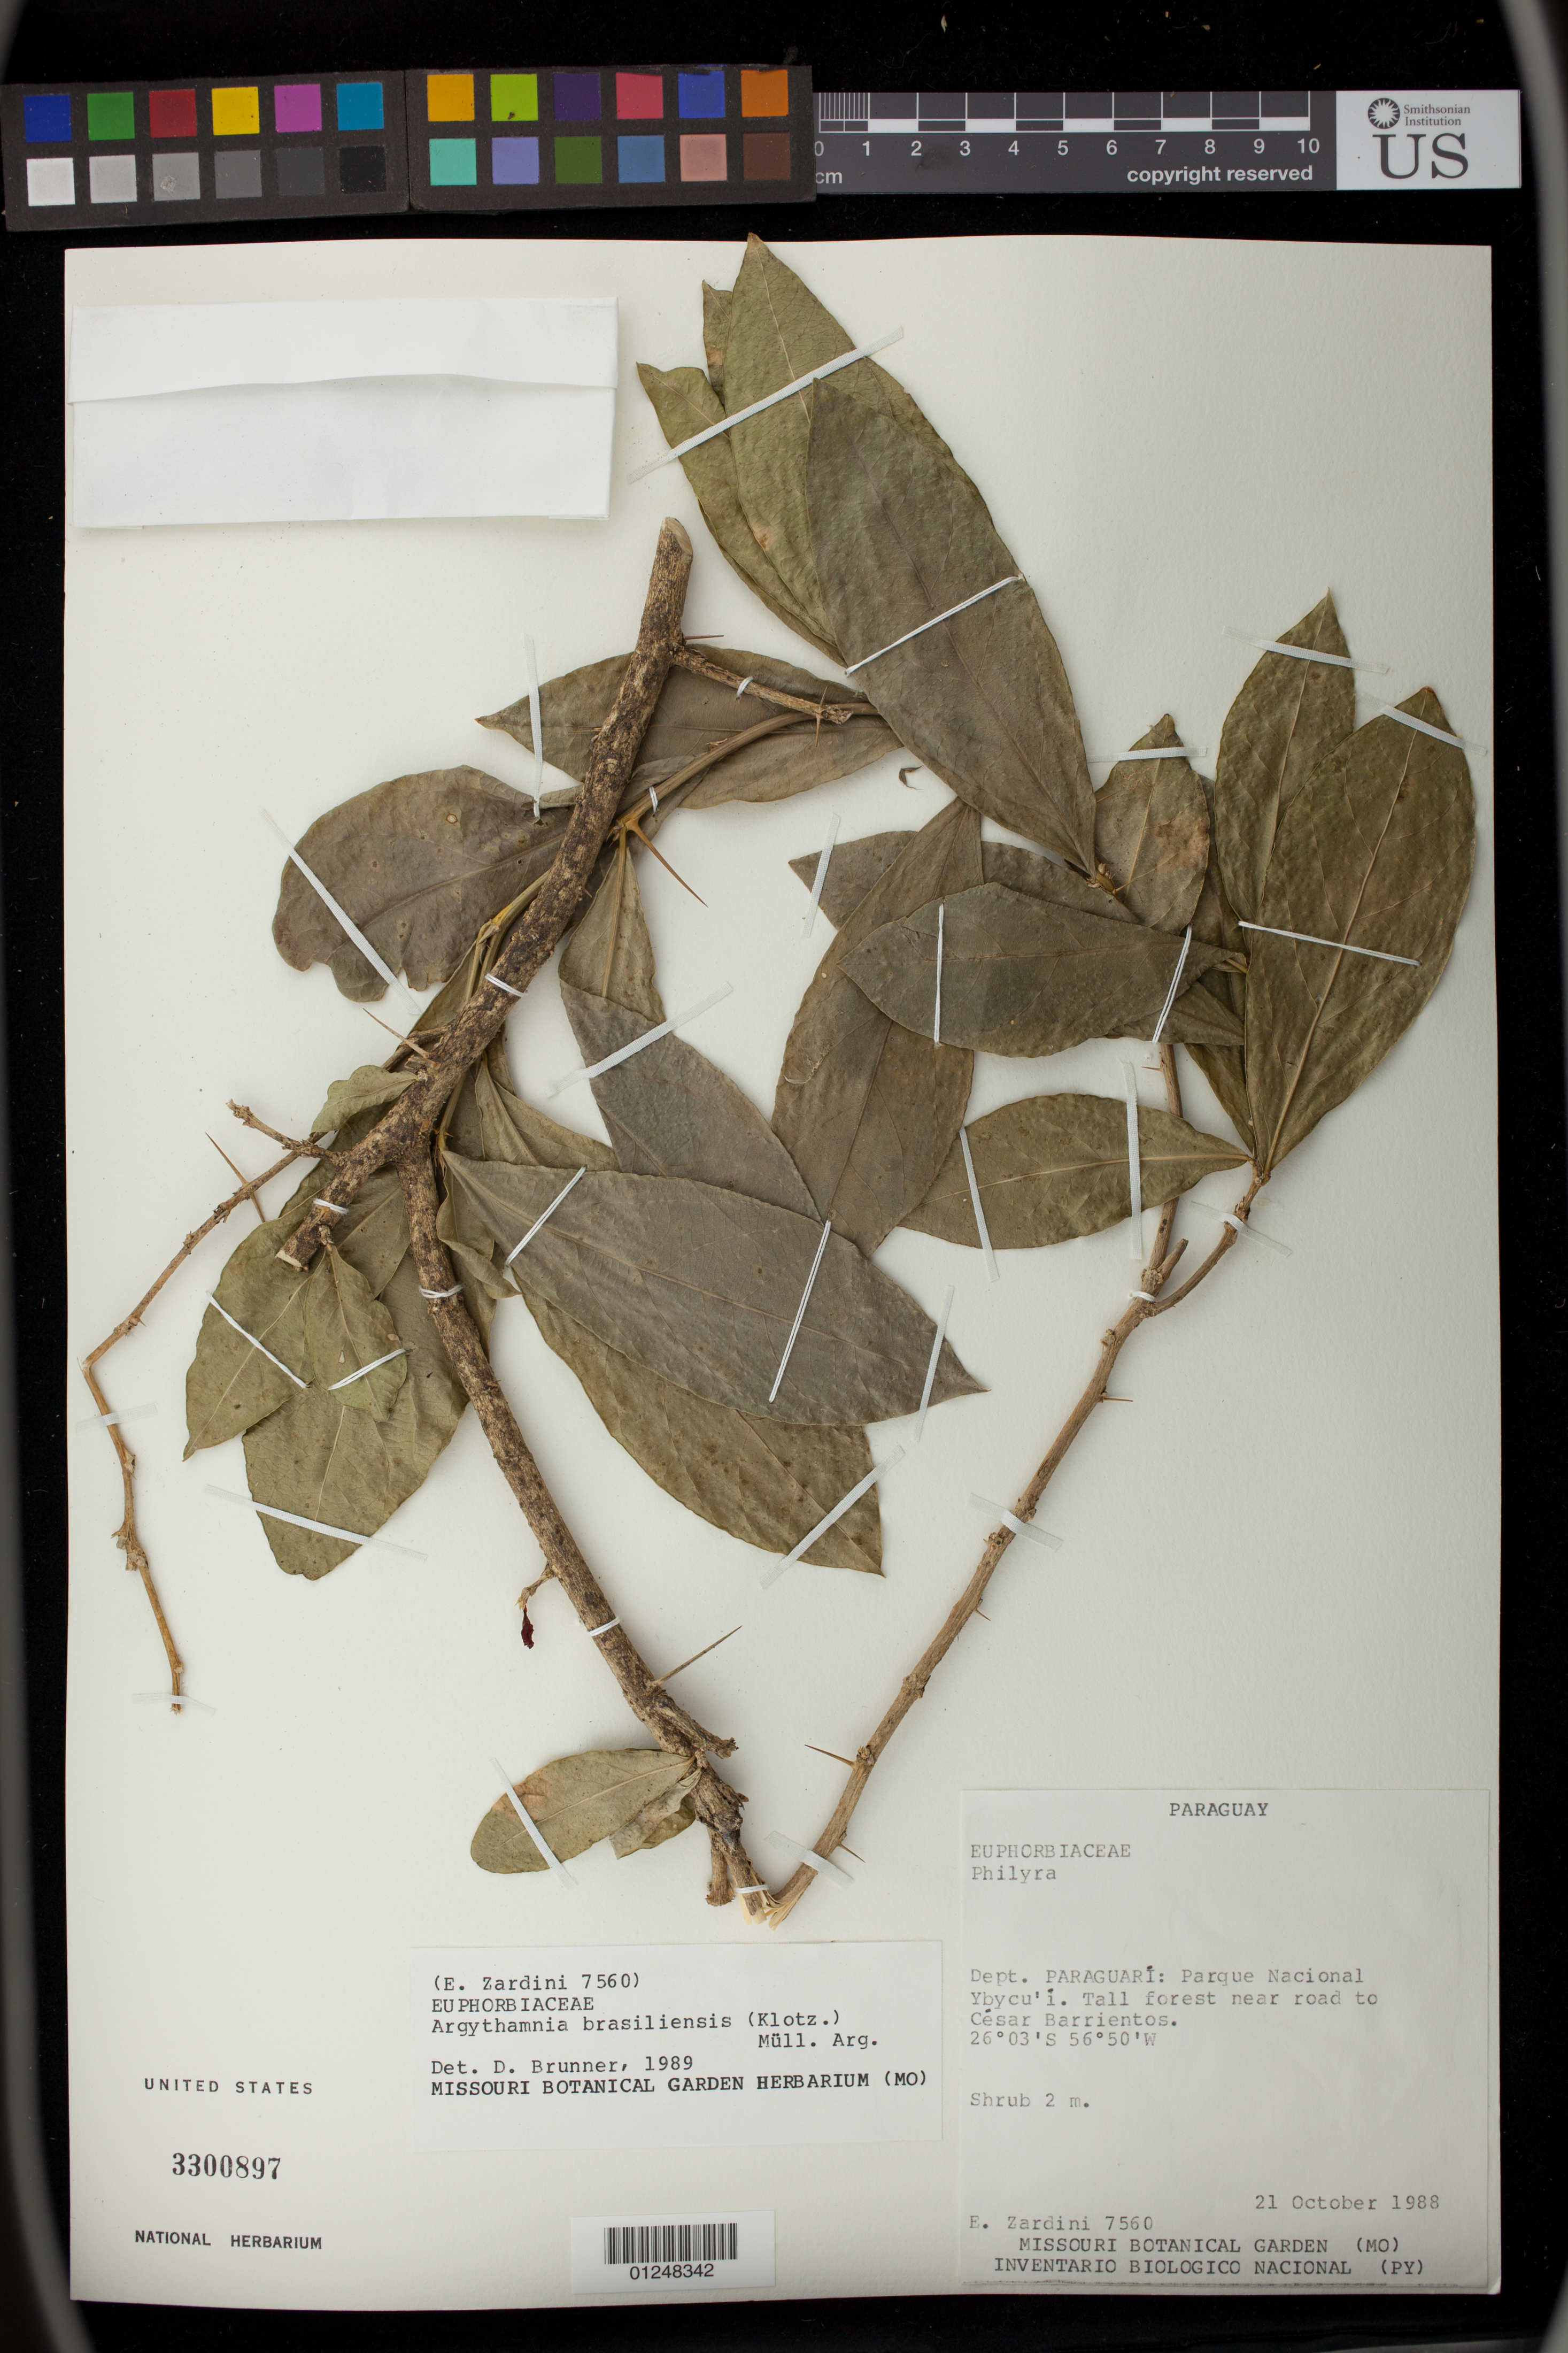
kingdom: Plantae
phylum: Tracheophyta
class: Magnoliopsida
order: Malpighiales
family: Euphorbiaceae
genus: Philyra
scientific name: Philyra brasiliensis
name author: Klotzsch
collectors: E. M. Zardini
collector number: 7560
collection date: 1988-10-21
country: Paraguay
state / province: Paraguari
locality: Parque Nacional Ybycu'i. Tall forest near road to Cesar Barrientos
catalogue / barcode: US 3300897